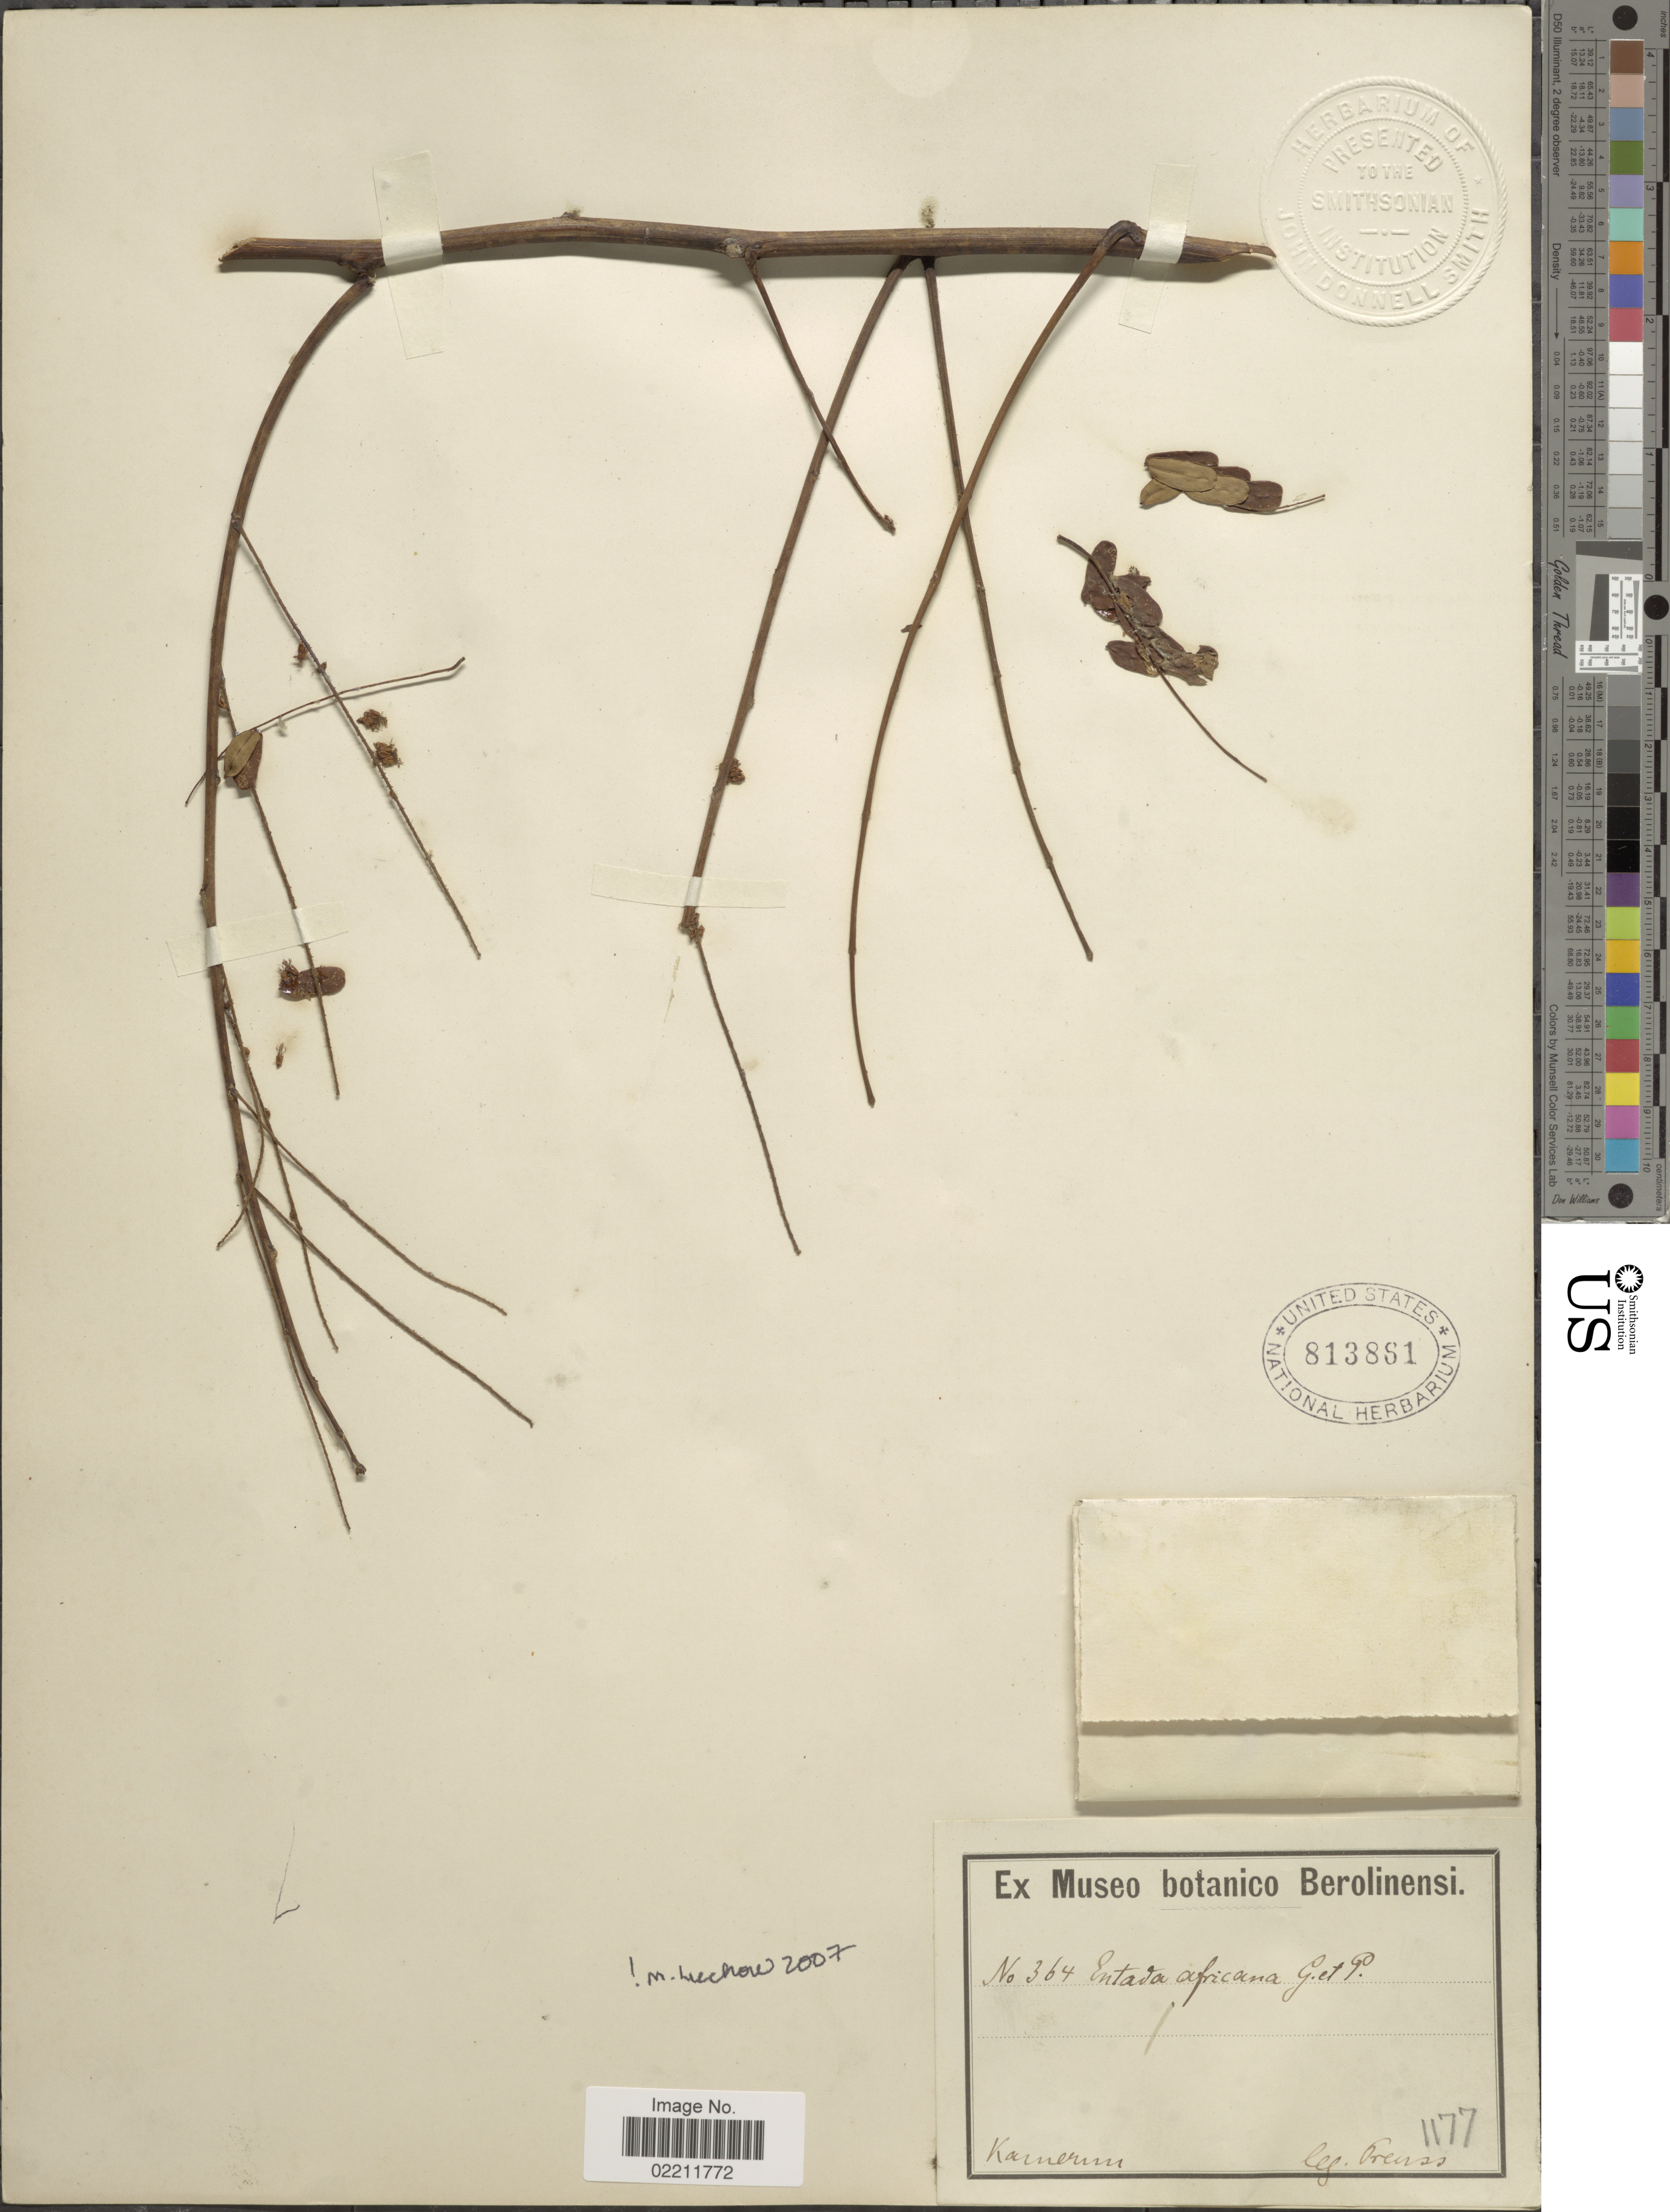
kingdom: Plantae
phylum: Tracheophyta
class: Magnoliopsida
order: Fabales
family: Fabaceae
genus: Entada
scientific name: Entada africana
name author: Guill. & Perr.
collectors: C. Preuss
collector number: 364/1177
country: Cameroon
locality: Kameroun.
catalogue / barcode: US 813851